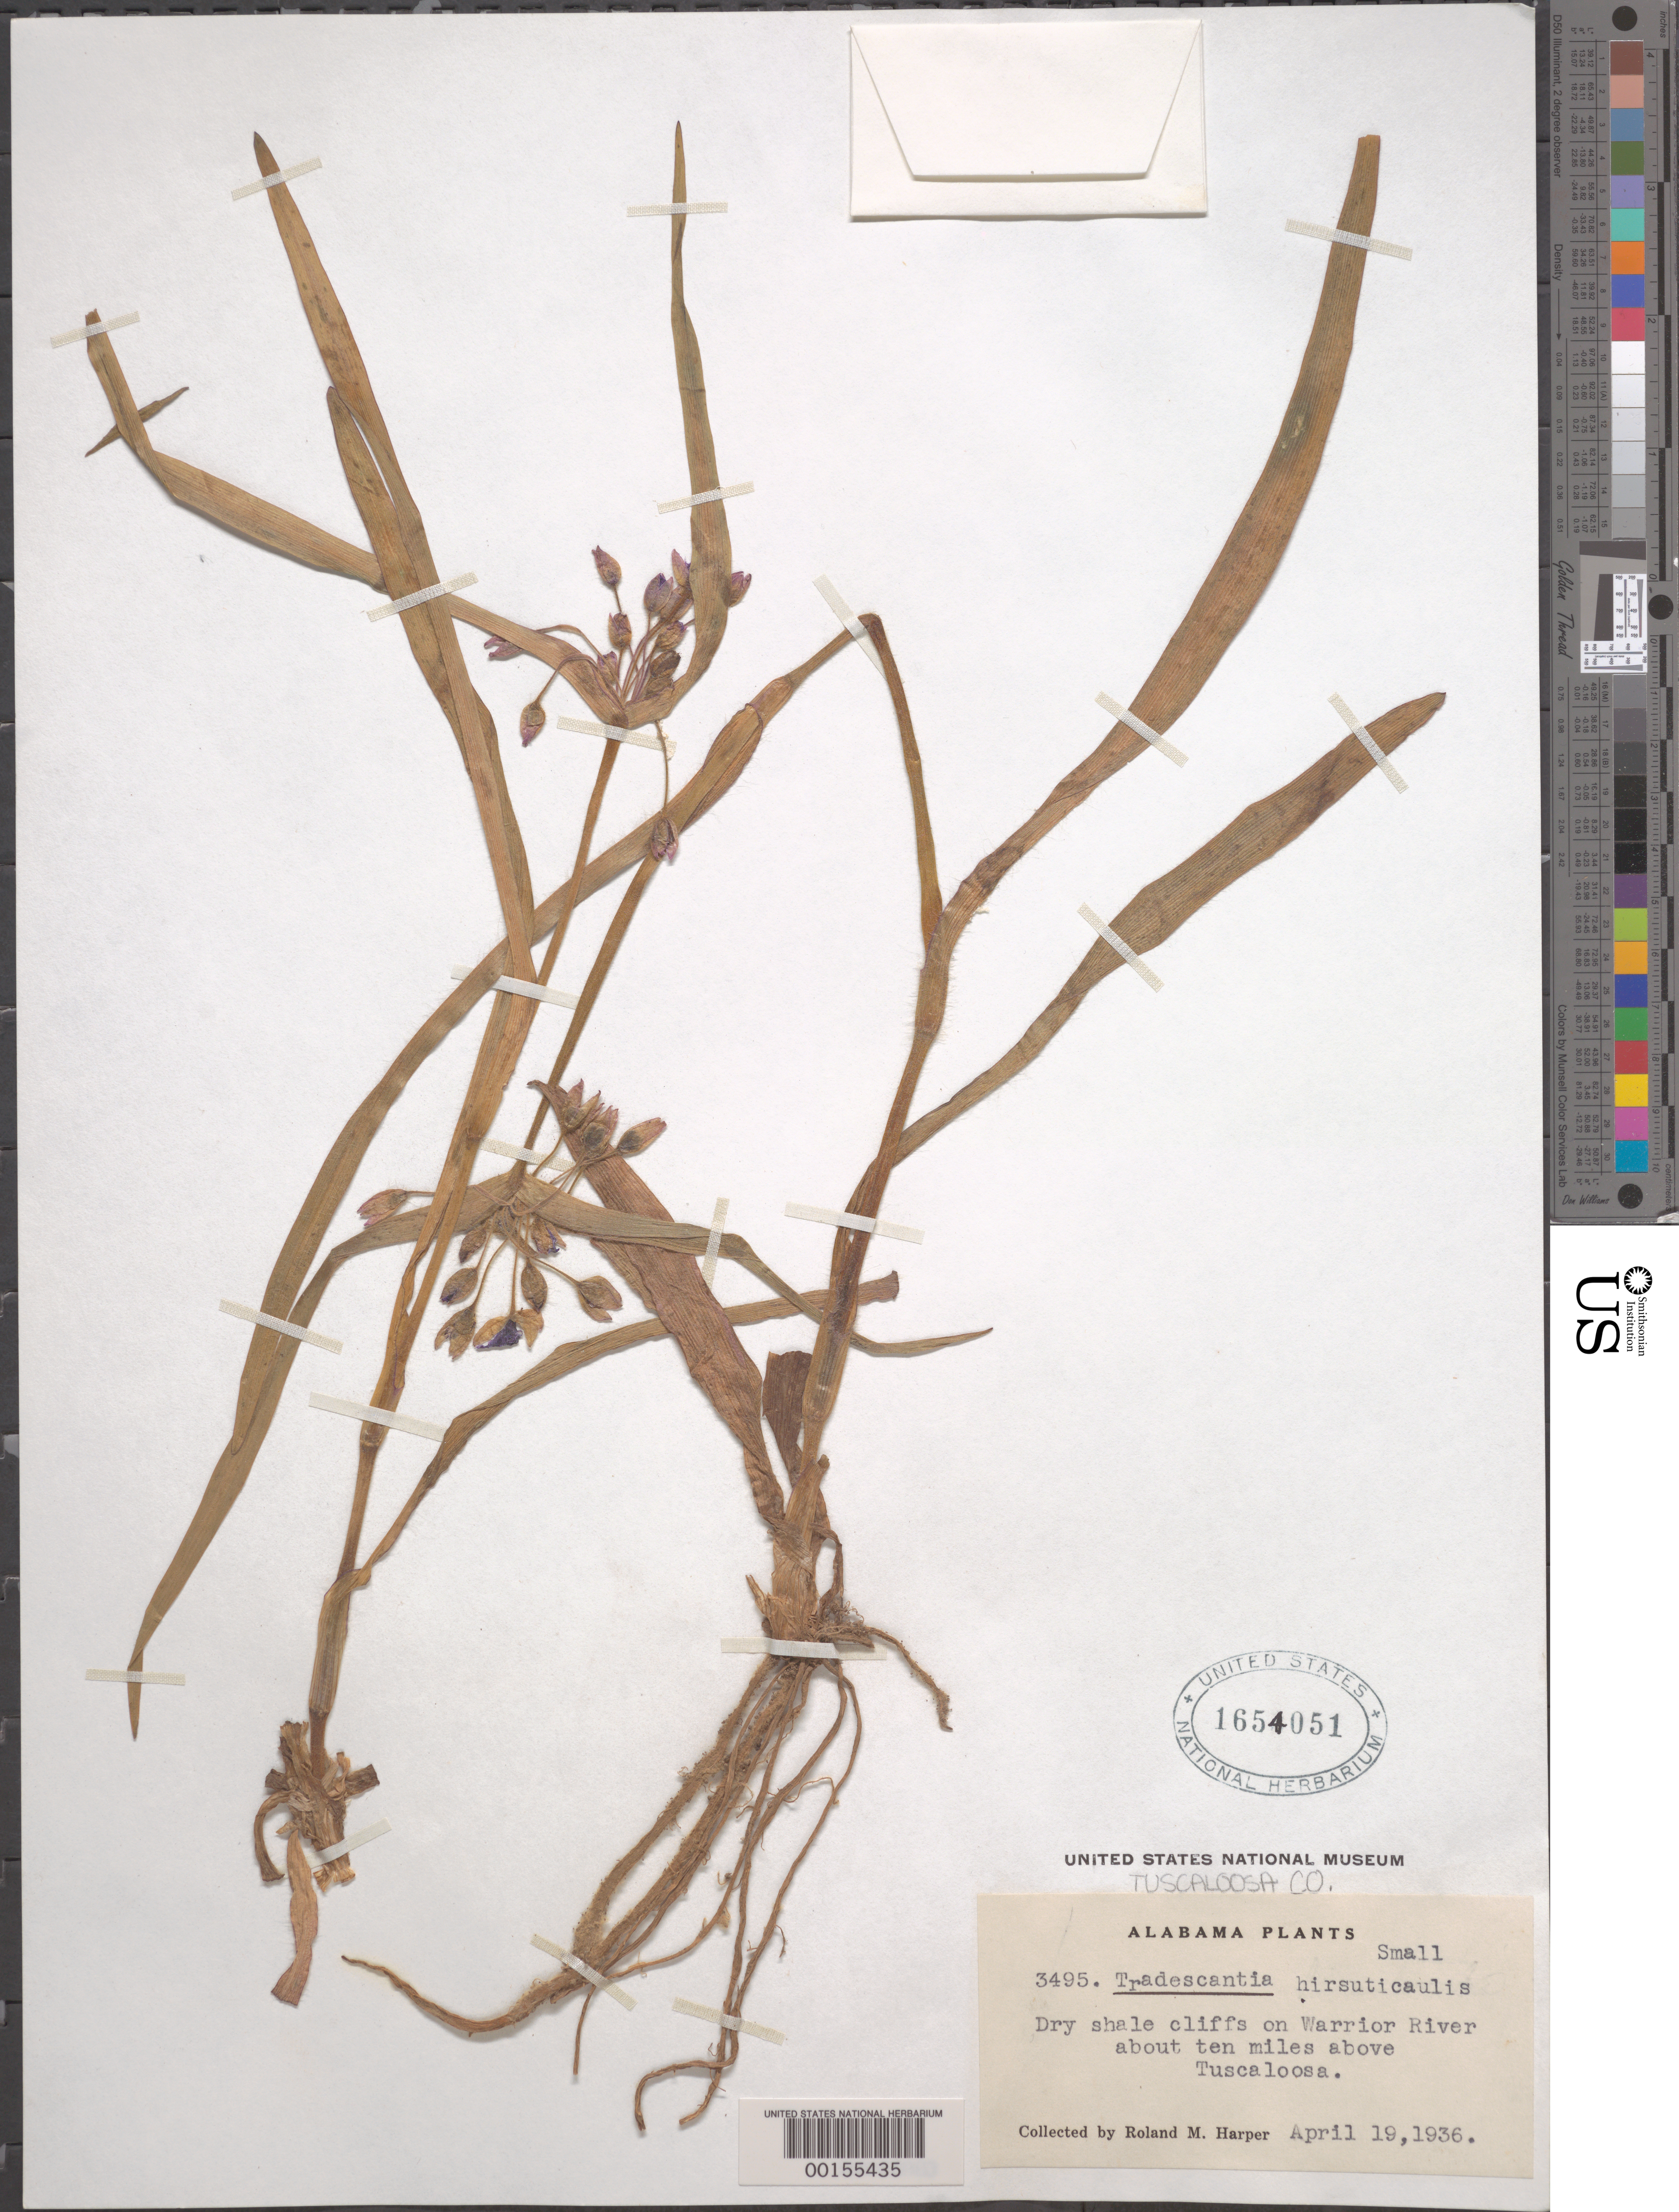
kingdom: Plantae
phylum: Tracheophyta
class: Liliopsida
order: Commelinales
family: Commelinaceae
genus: Tradescantia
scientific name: Tradescantia hirsuticaulis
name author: Small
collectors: R. M. Harper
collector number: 3495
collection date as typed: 19 Apr 1936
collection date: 1936-04-19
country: United States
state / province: Alabama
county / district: Tuscaloosa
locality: Warrior river above tuscaloosa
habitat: Dry shale cliffs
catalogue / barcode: US 1654051